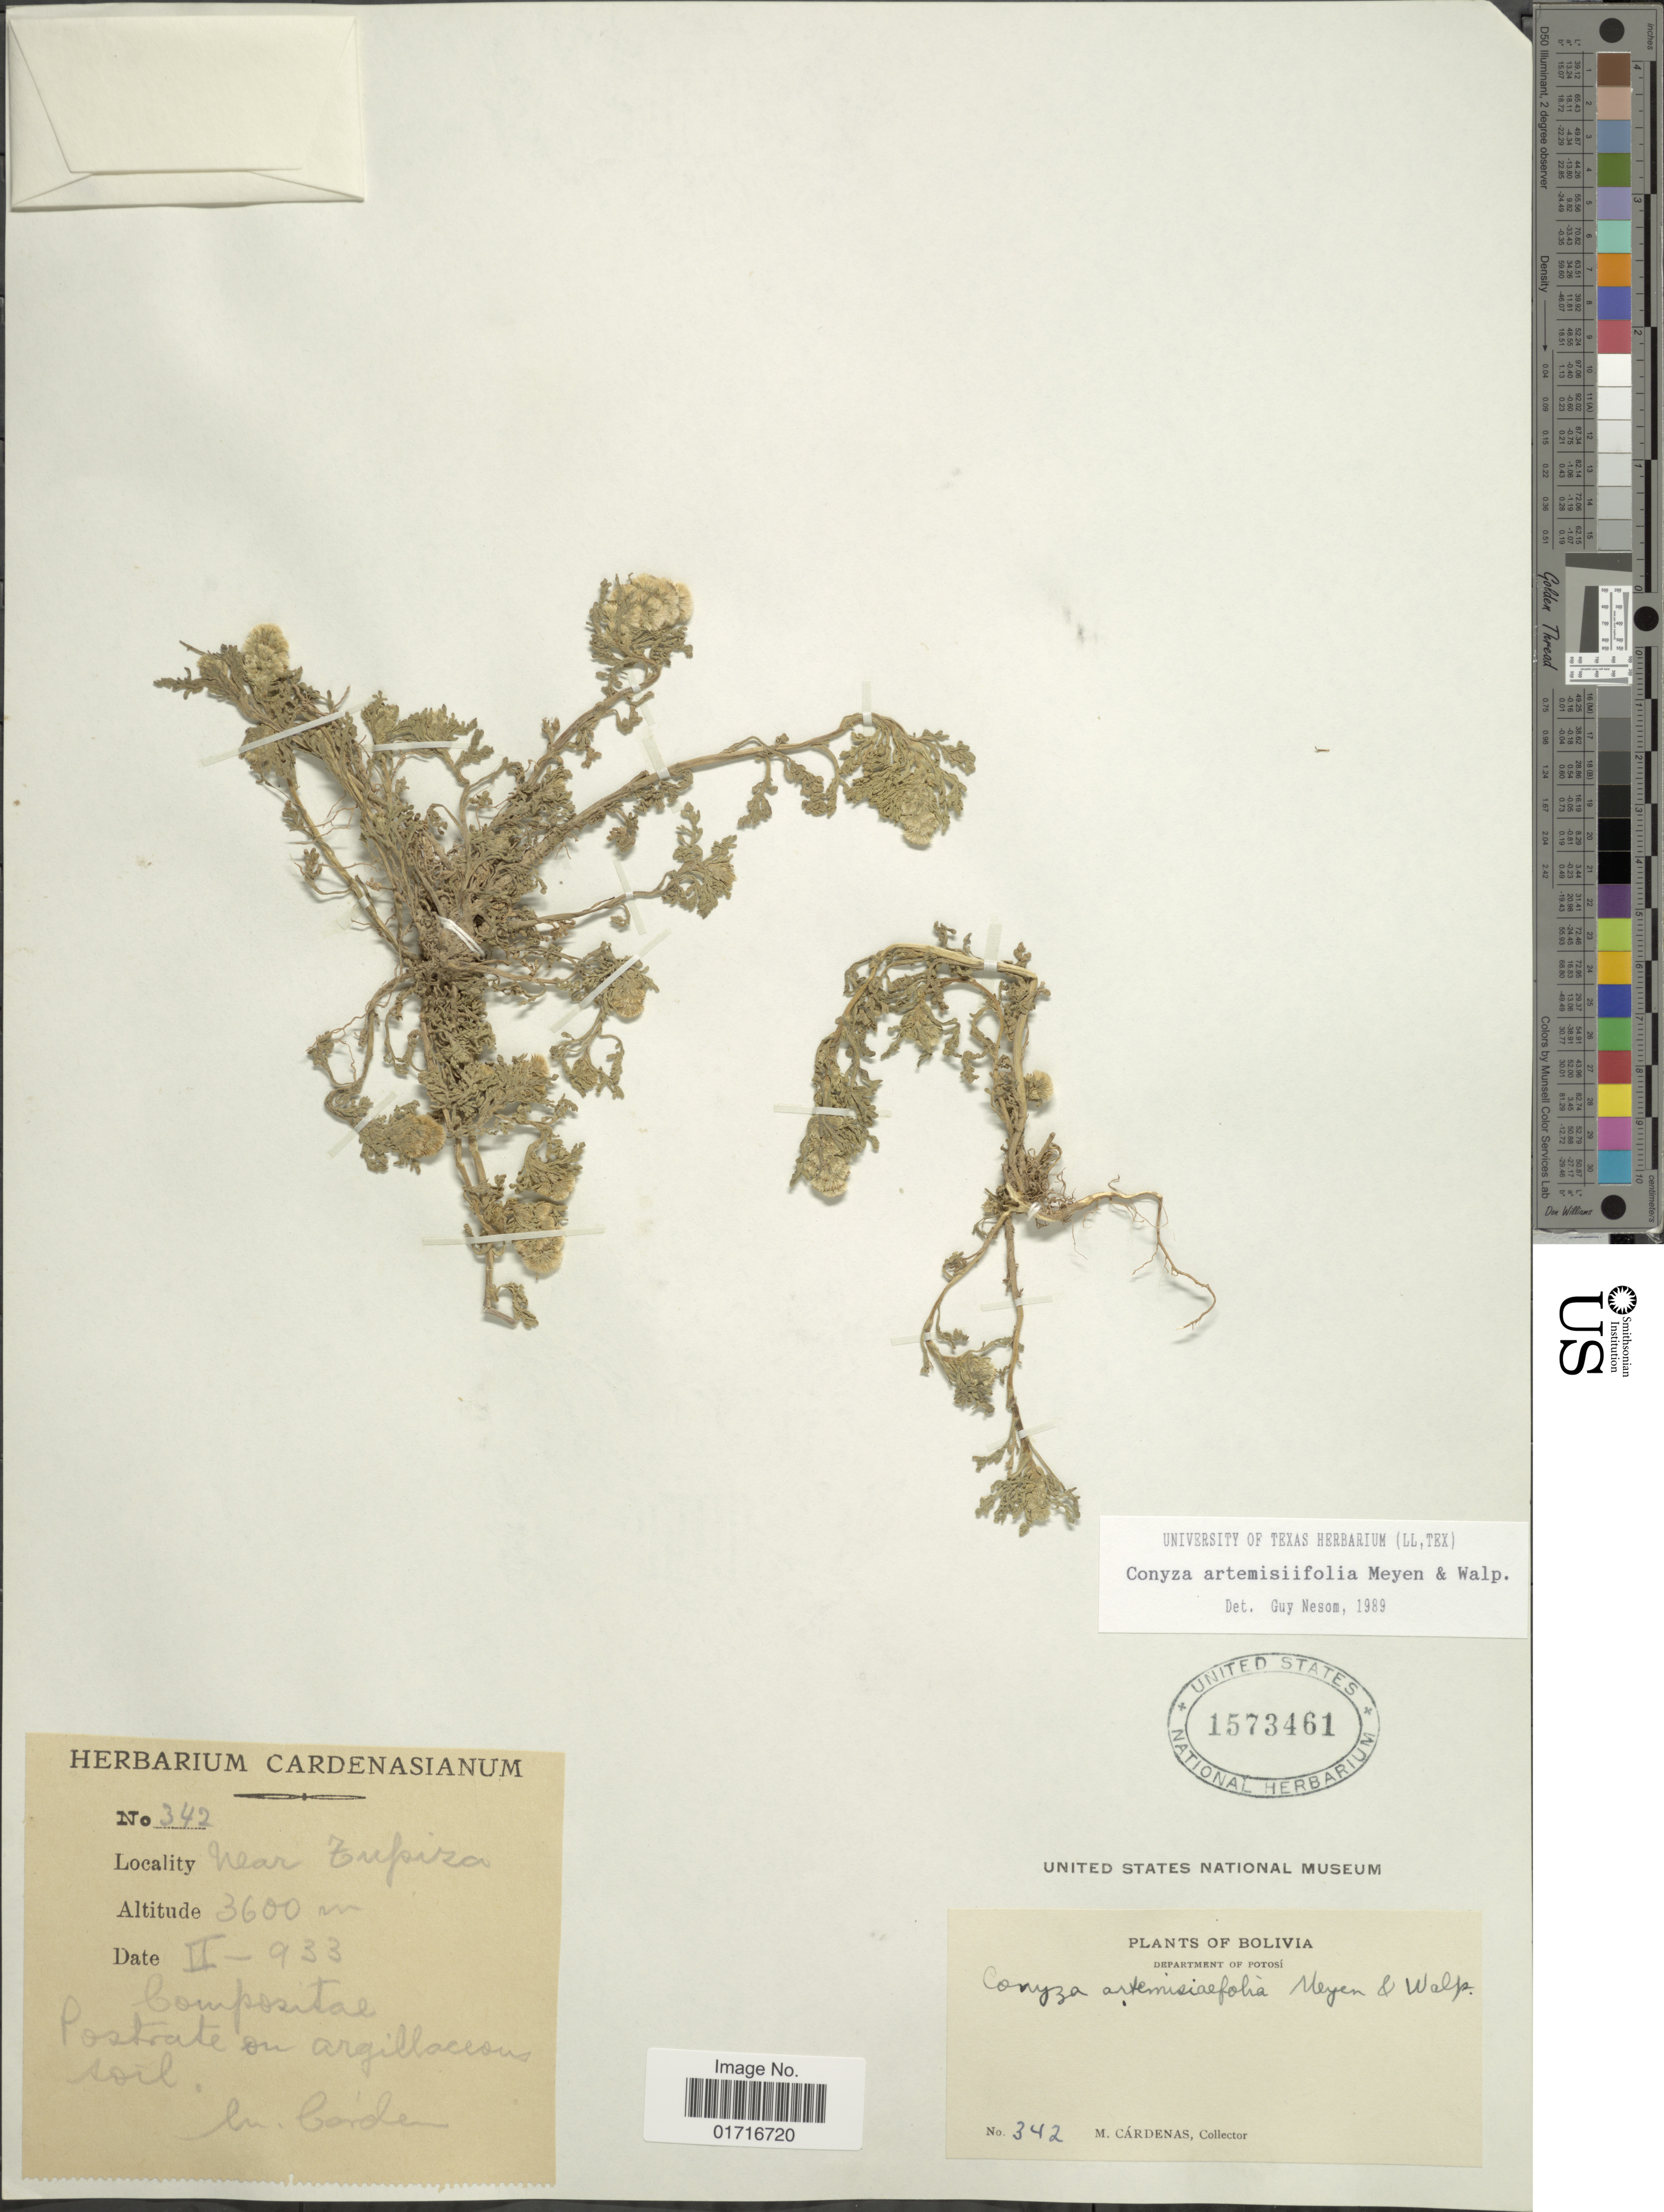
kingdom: Plantae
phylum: Tracheophyta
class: Magnoliopsida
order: Asterales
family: Asteraceae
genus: Conyza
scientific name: Conyza artemisifolia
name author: Meyen & Walp.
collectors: M. Cárdenas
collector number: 342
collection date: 1933-02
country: Bolivia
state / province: Potosi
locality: Near Tupiza.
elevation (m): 3600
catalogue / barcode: US 1573461